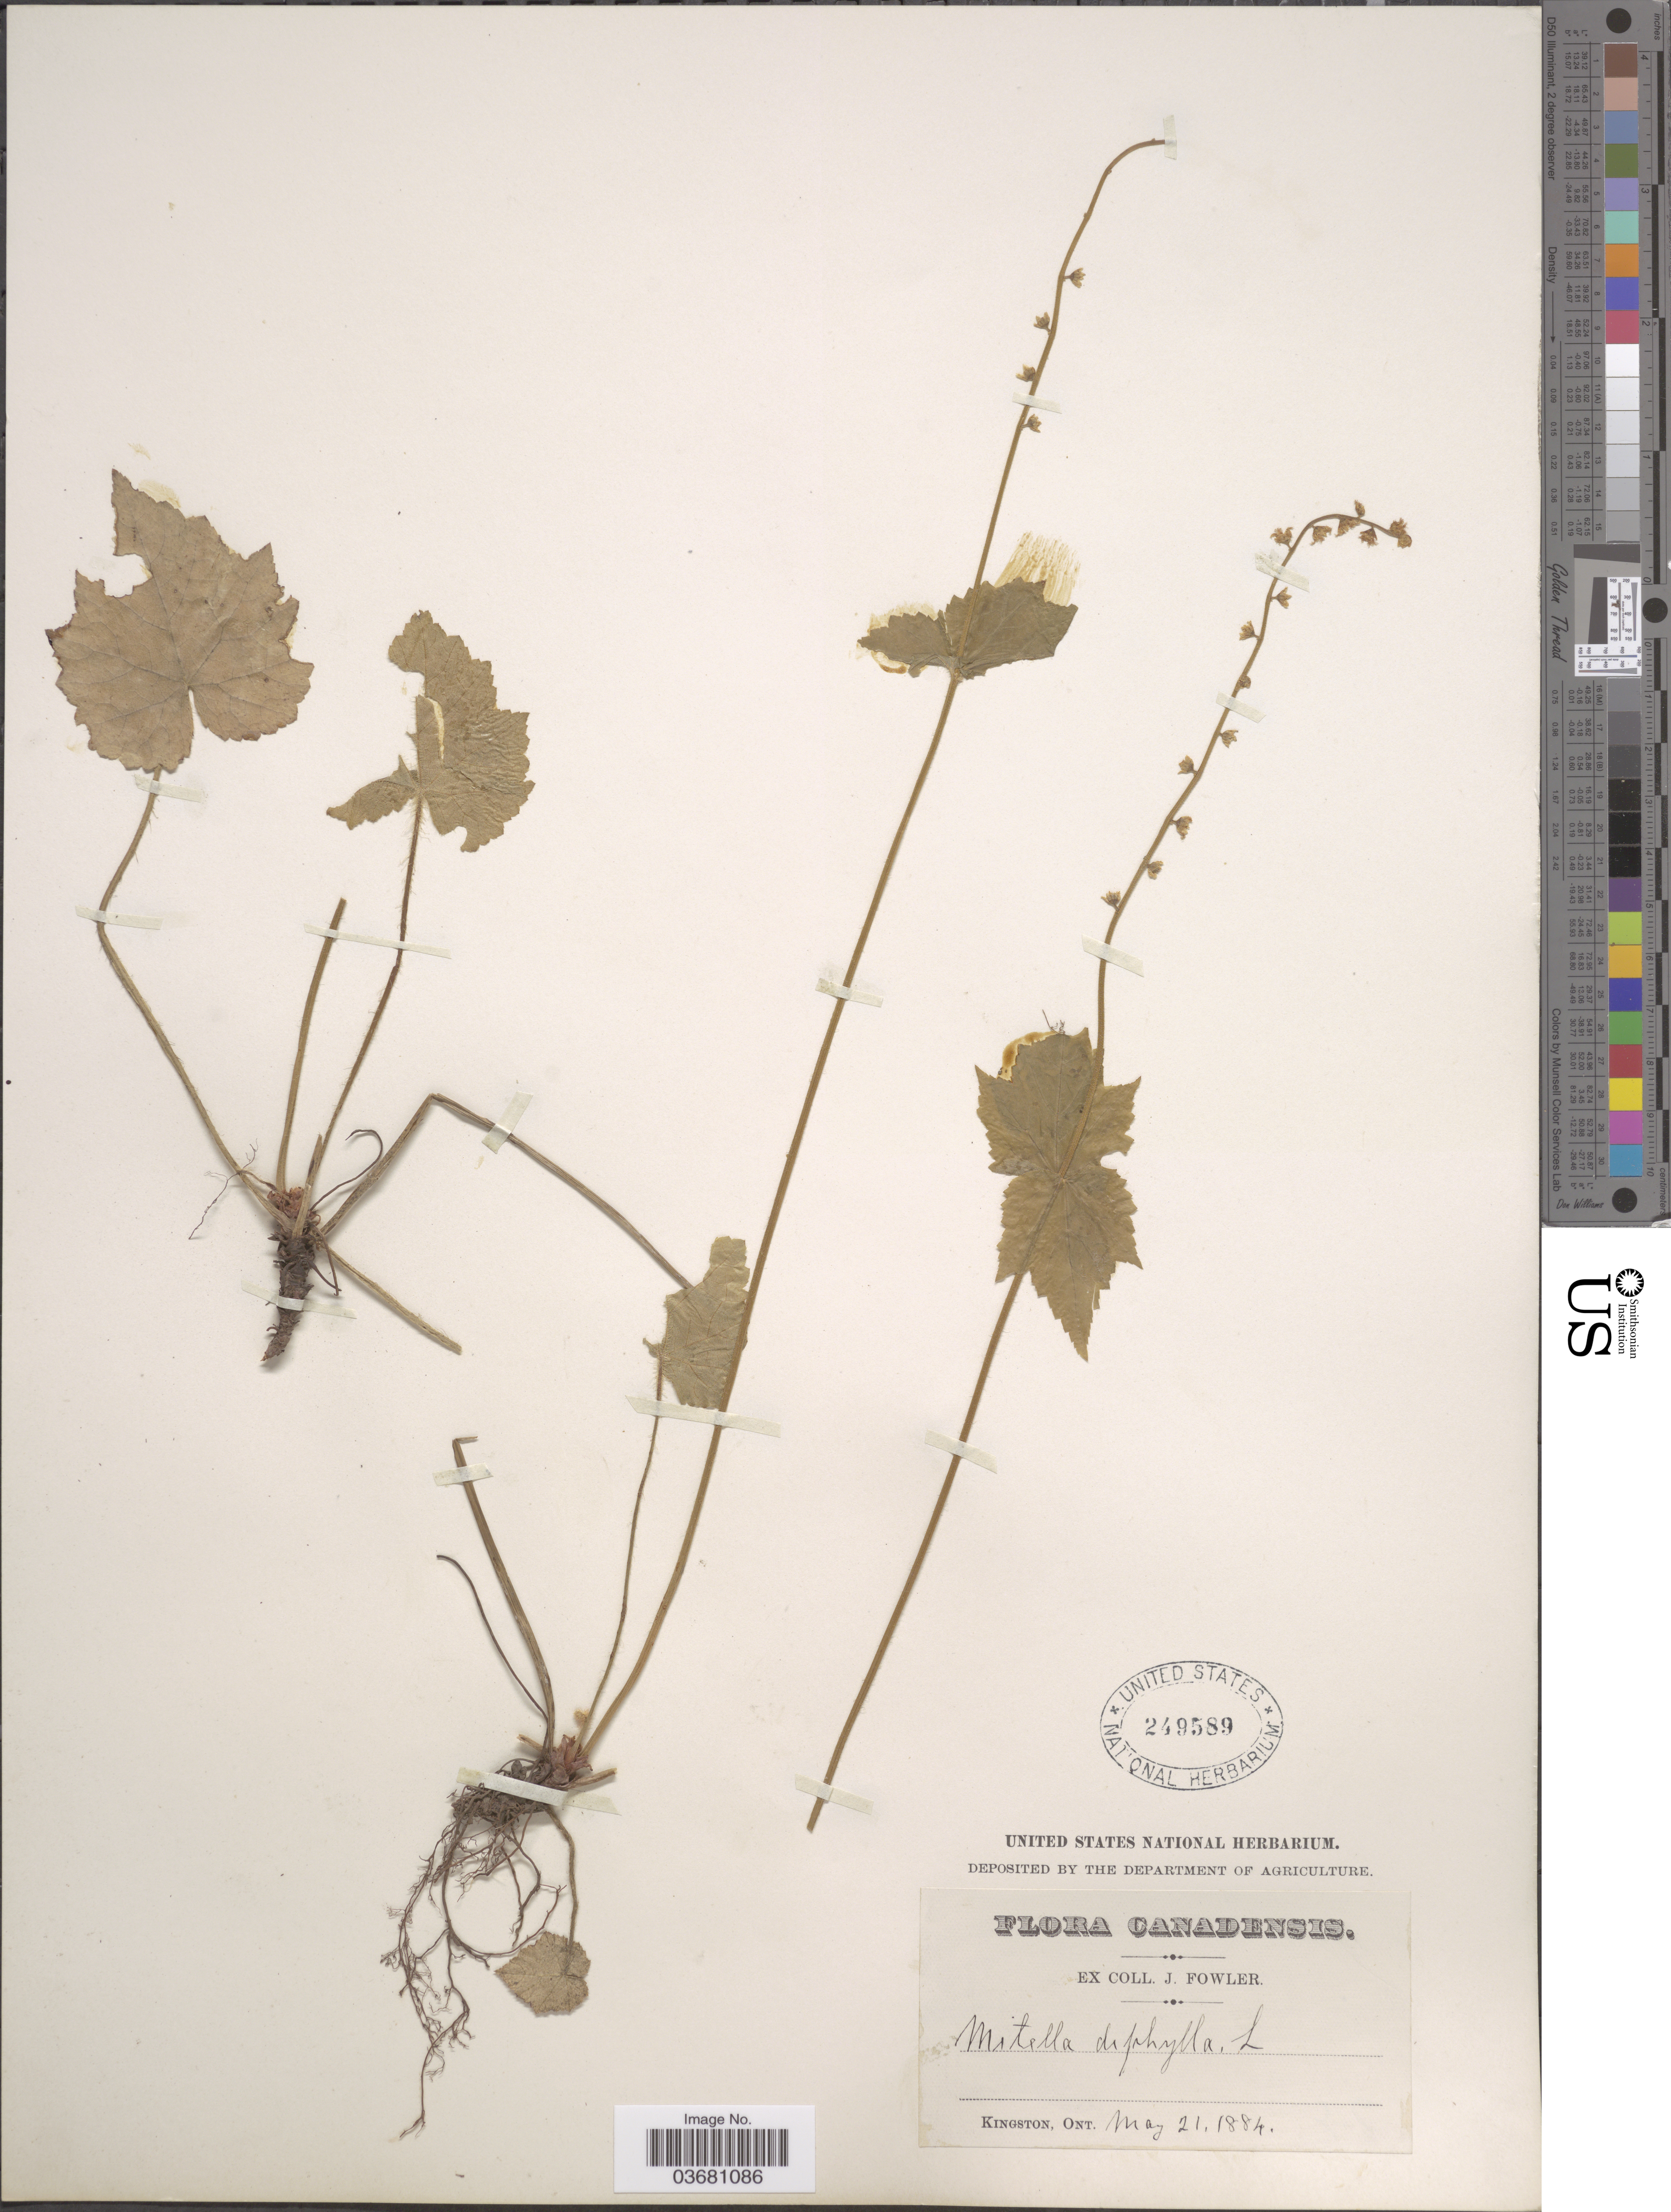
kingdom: Plantae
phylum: Tracheophyta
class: Magnoliopsida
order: Saxifragales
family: Saxifragaceae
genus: Mitella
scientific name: Mitella diphylla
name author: L.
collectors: ex herb. J. Fowler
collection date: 1884-05-21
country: Canada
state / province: Ontario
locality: Kingston.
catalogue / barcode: US 249589